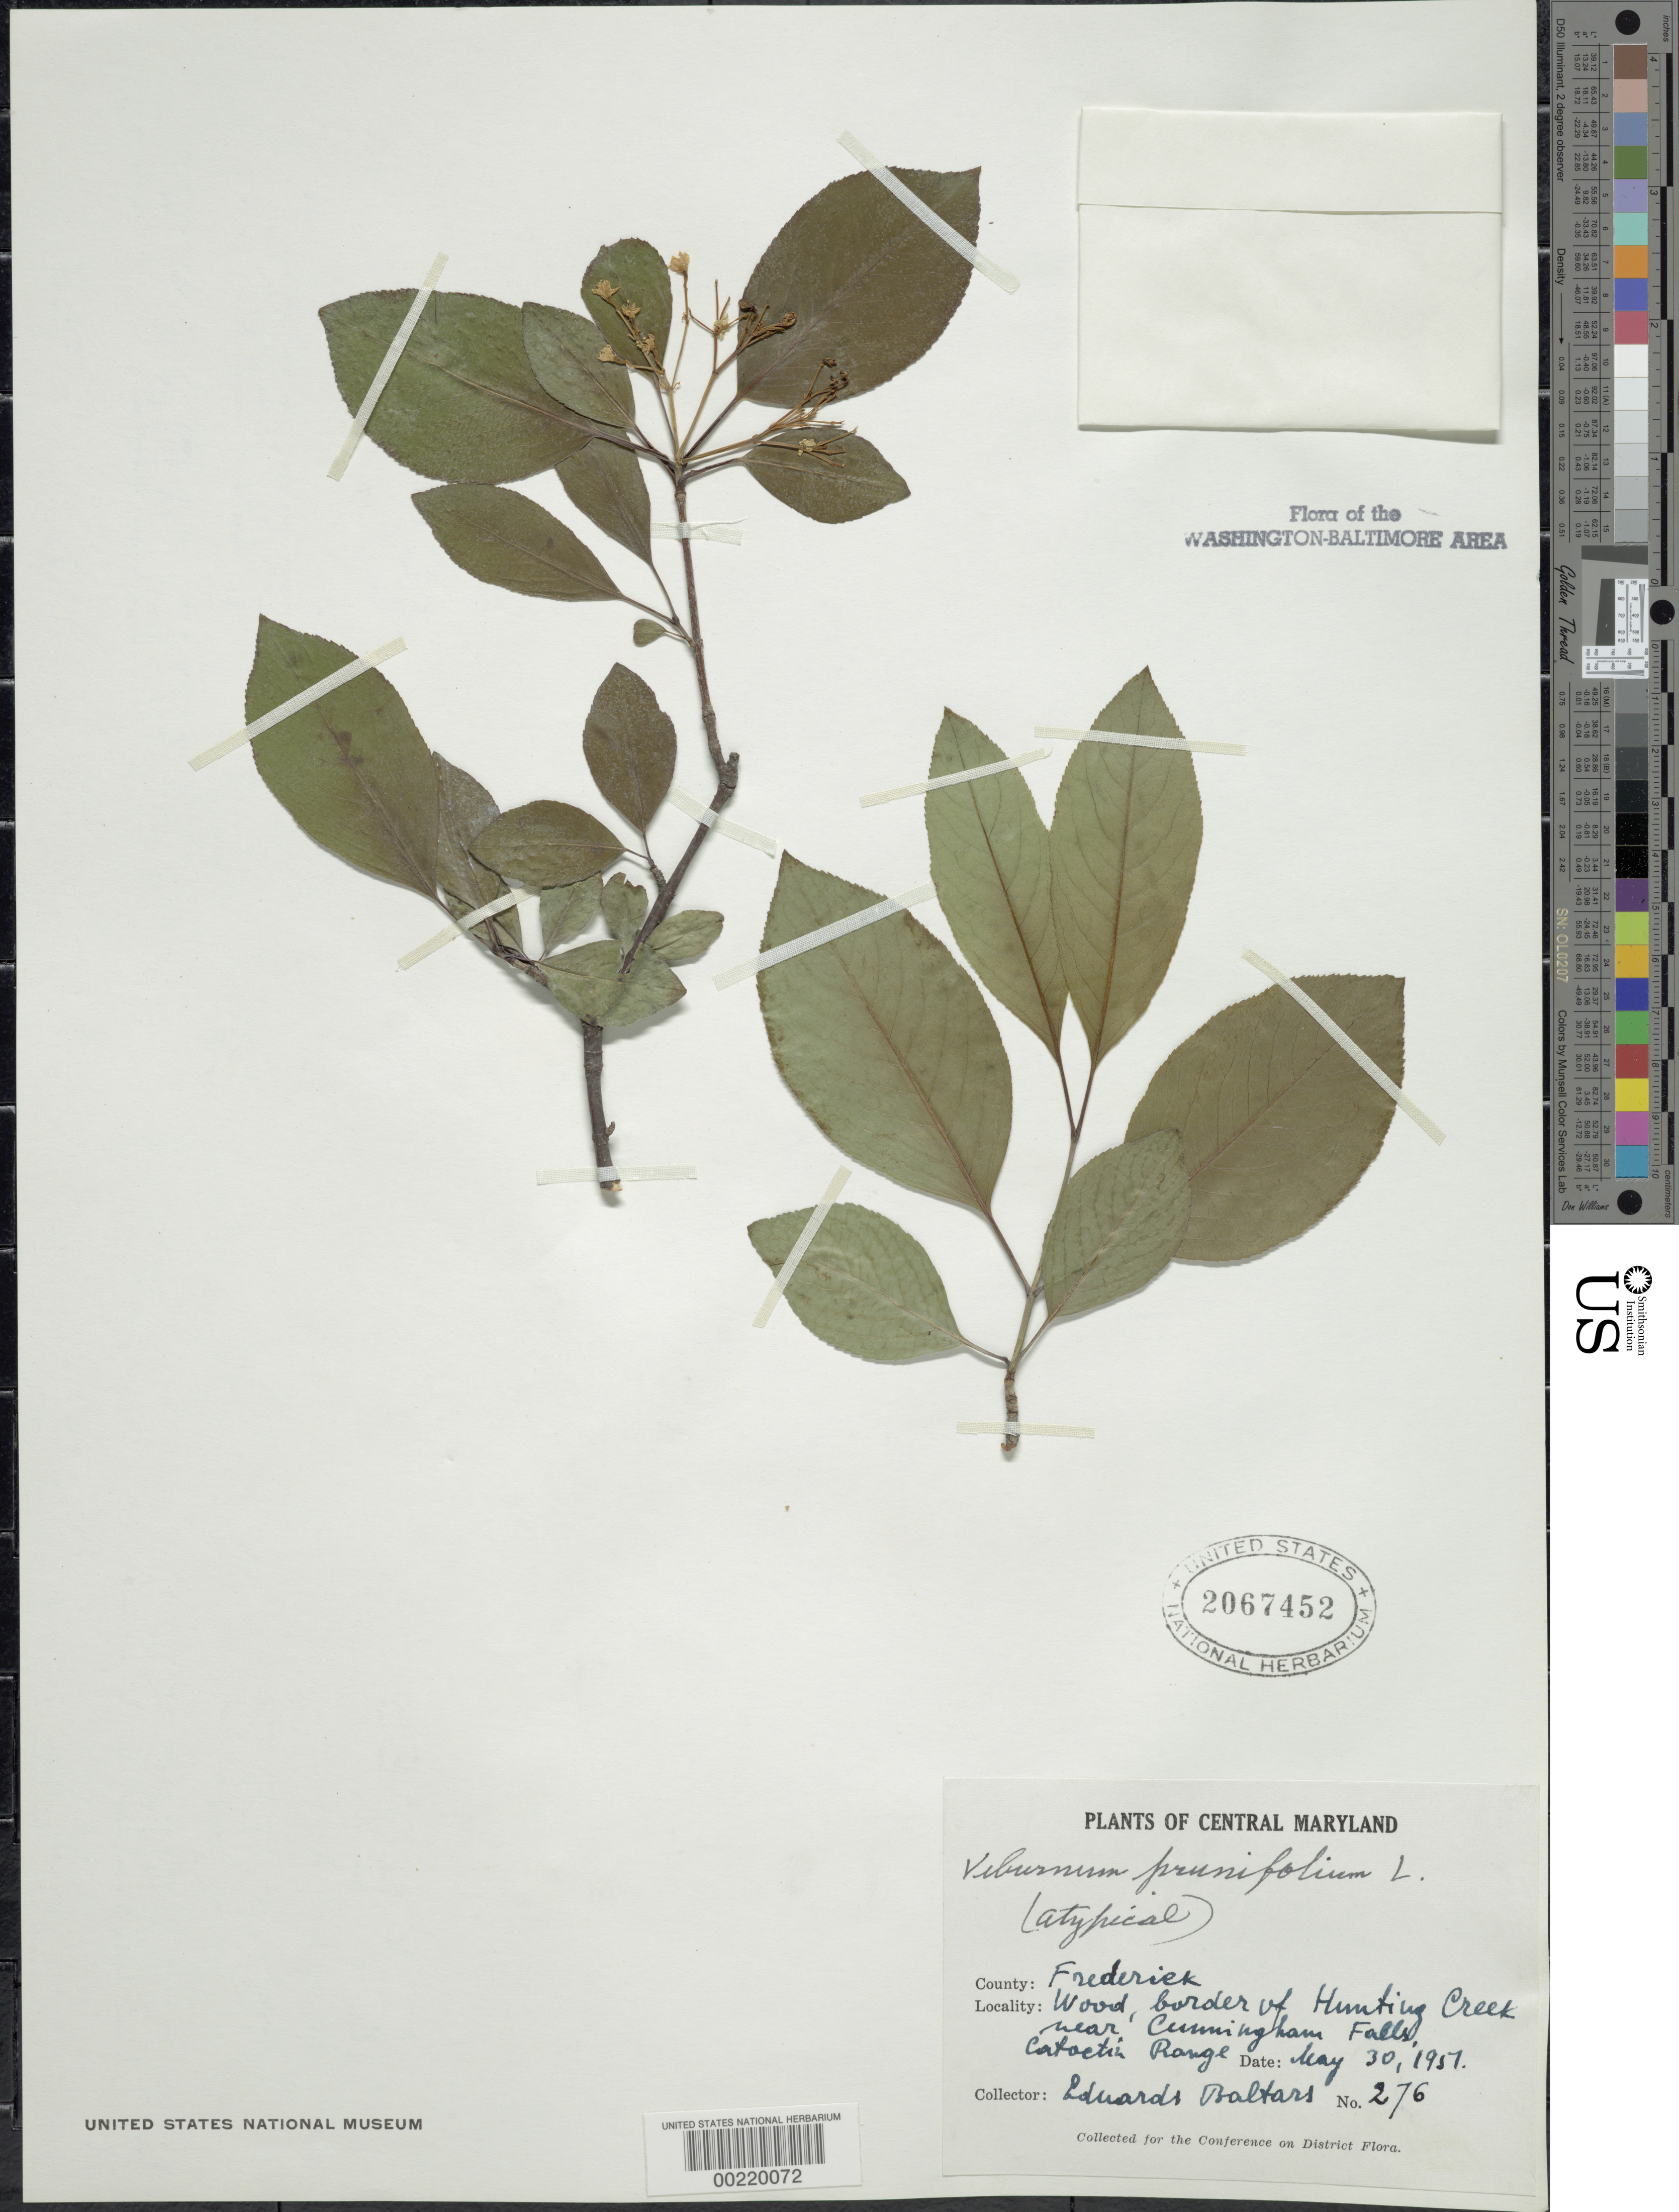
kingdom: Plantae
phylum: Tracheophyta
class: Magnoliopsida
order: Dipsacales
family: Viburnaceae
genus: Viburnum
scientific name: Viburnum prunifolium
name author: L.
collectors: E. Baltars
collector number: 276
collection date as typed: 30 May 1951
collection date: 1951-05-30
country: United States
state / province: Maryland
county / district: Frederick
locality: Hunting Creek near Cunningham Falls, Catoctin Range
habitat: Wood, border of creek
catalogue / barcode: US 2067452